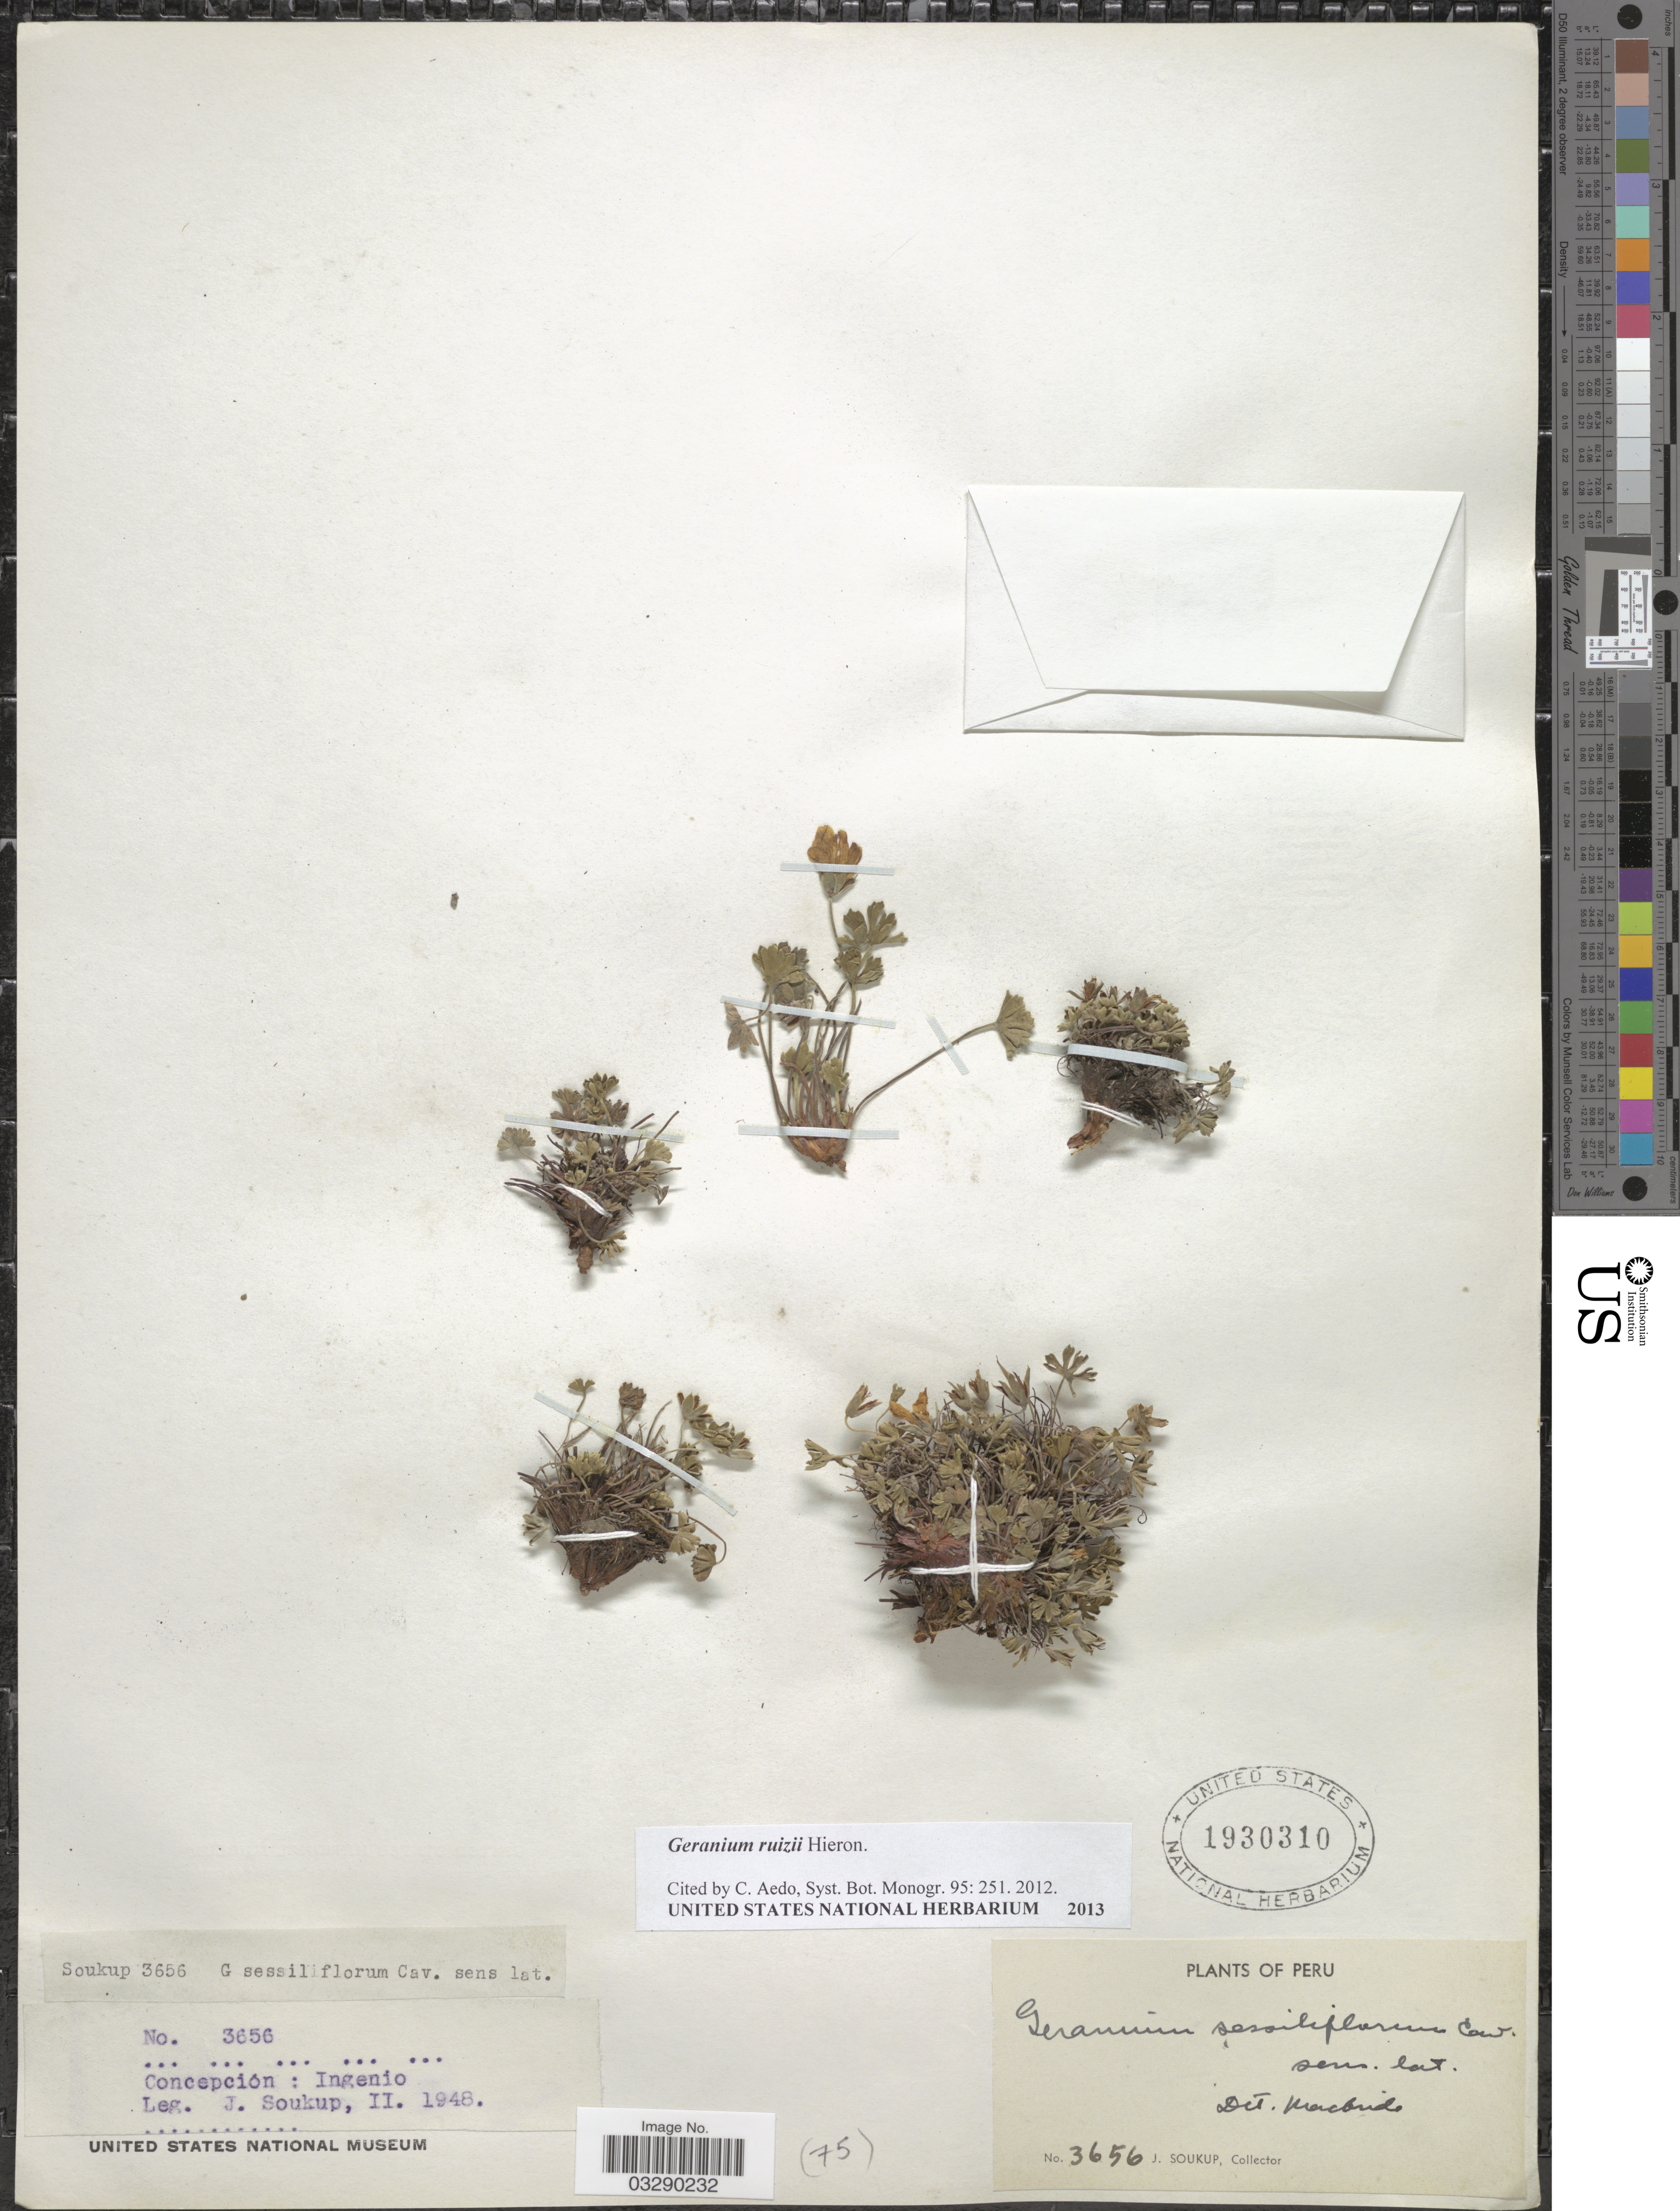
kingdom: Plantae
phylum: Tracheophyta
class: Magnoliopsida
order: Geraniales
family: Geraniaceae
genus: Geranium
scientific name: Geranium ruizii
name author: Hieron.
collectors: J. Soukup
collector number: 3656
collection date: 1948-02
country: Peru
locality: Coencepcion : Ingenio.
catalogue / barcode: US 1930310